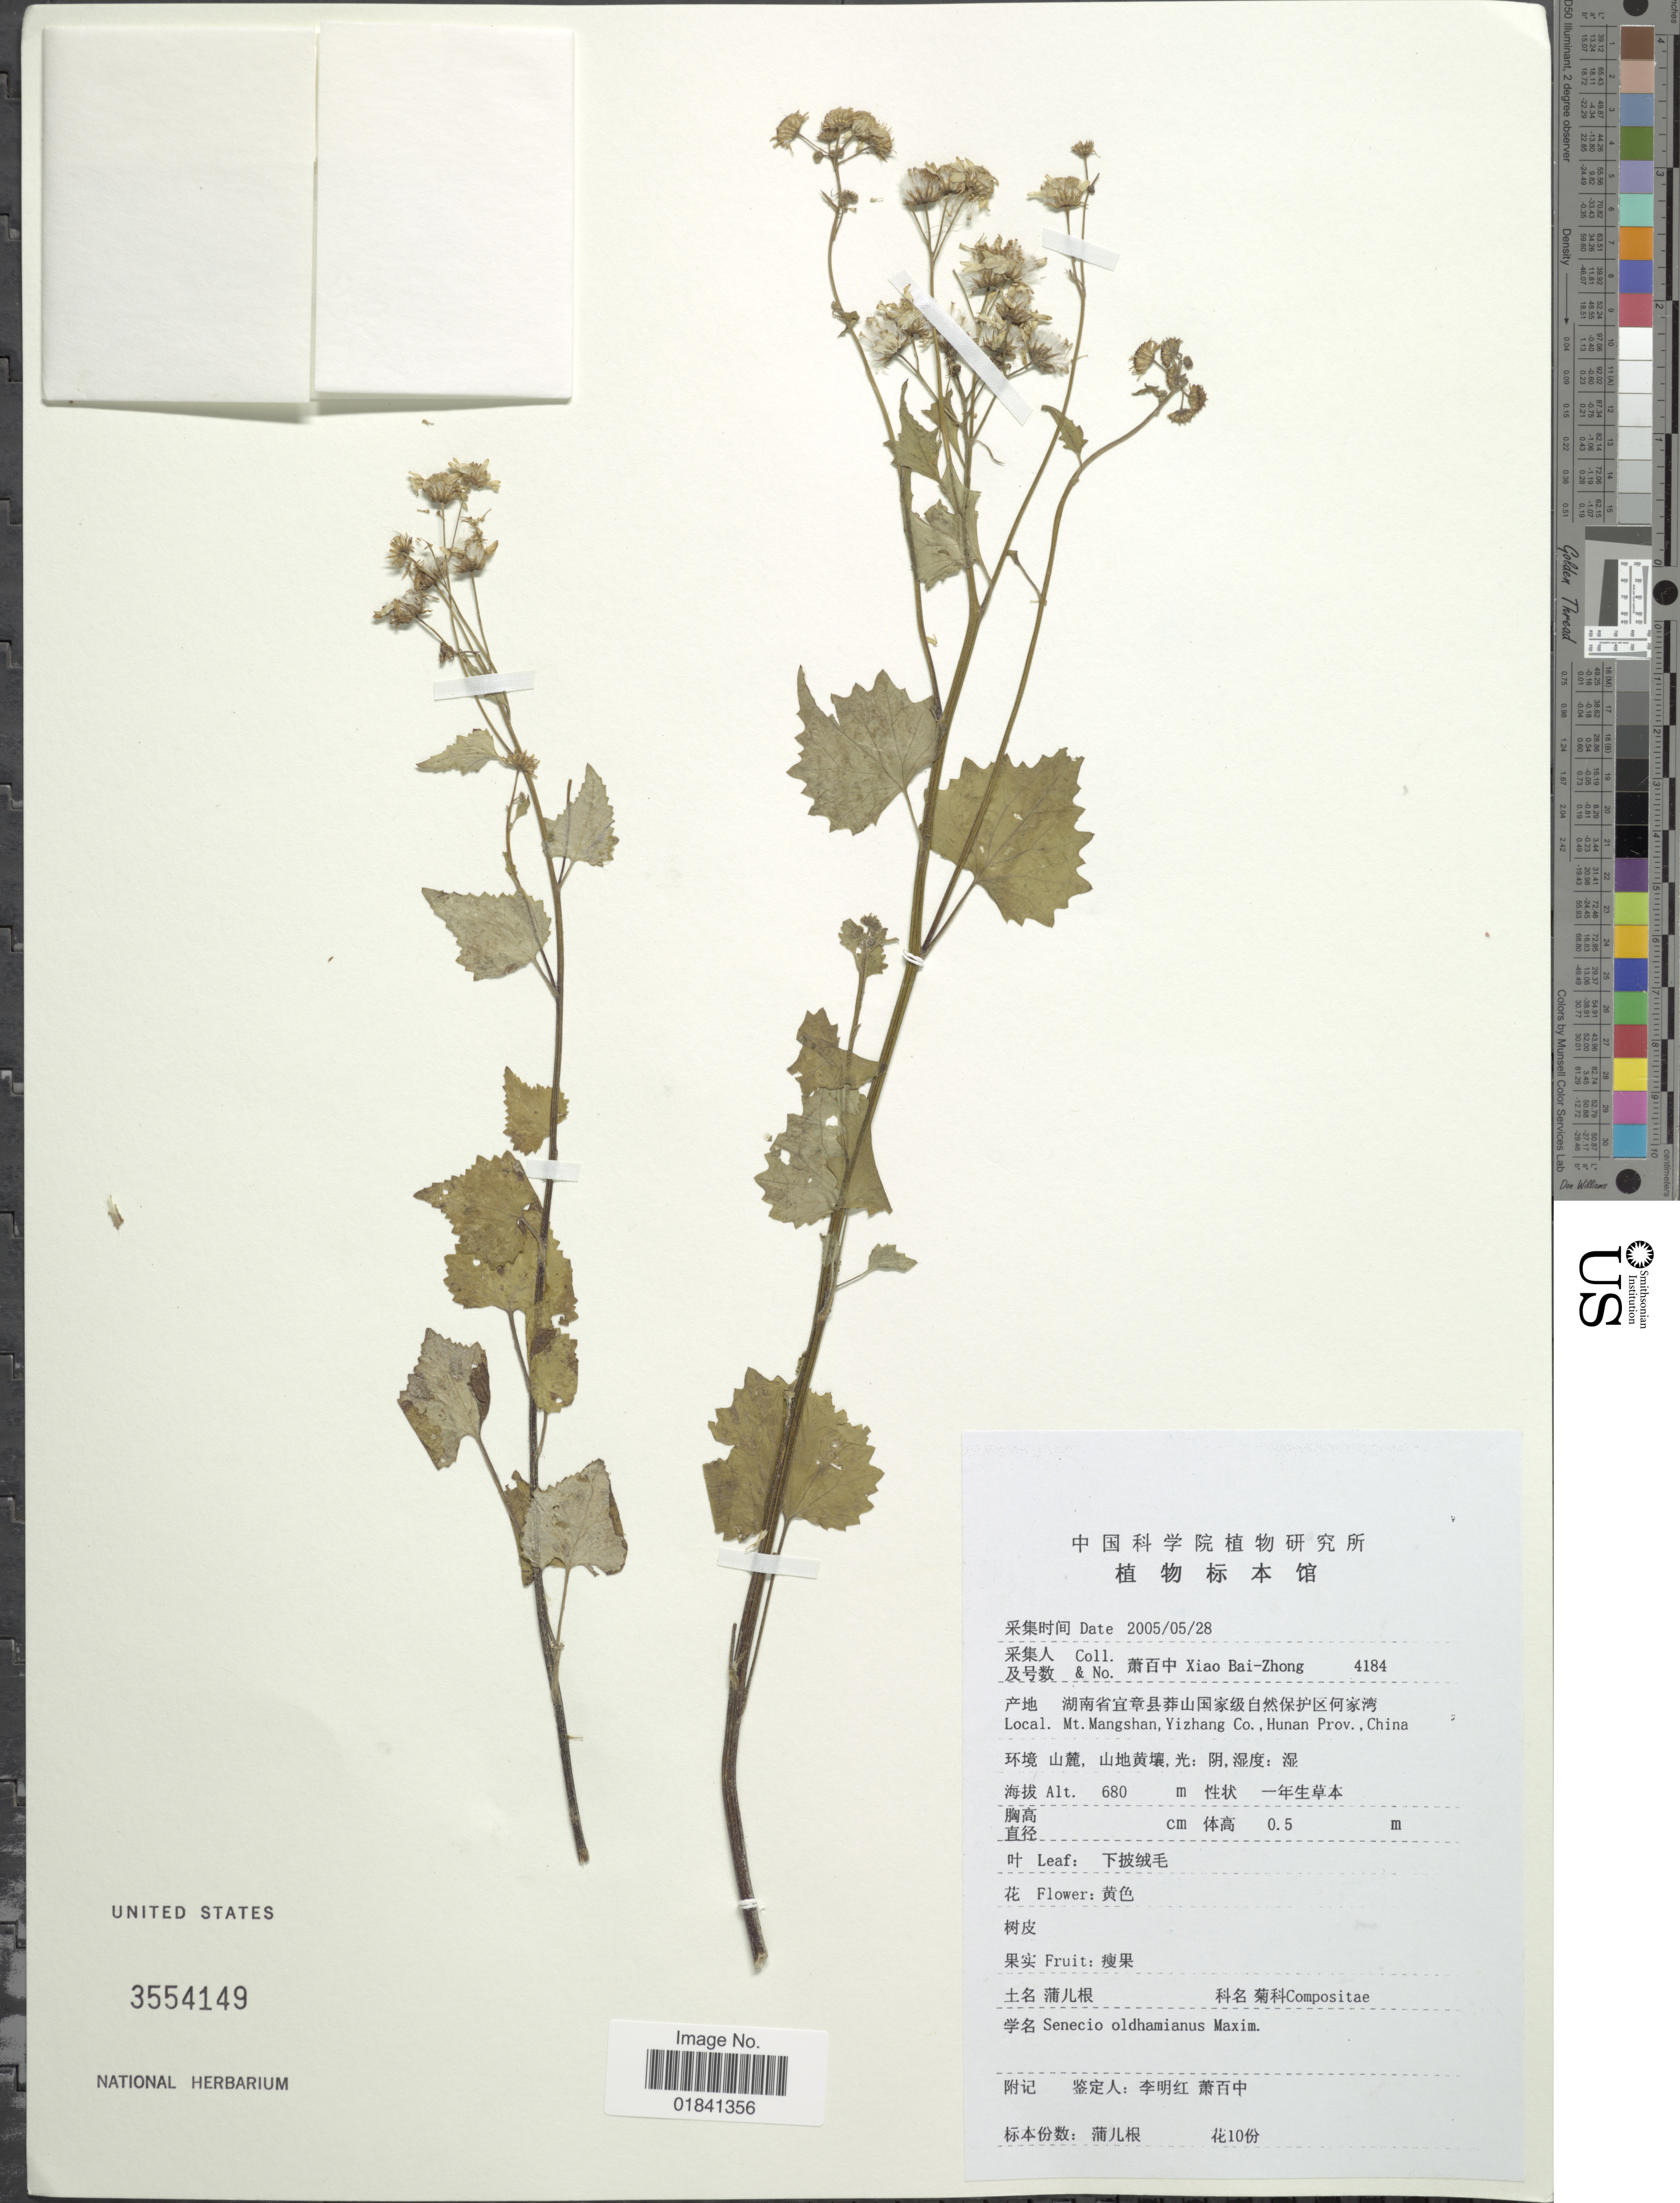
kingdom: Plantae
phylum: Tracheophyta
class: Magnoliopsida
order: Asterales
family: Asteraceae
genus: Senecio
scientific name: Senecio oldhamianus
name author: Maximowicz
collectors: B. Z. Xiao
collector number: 4184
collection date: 2005-05-28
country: China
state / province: Hunan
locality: Mt. Mangshan, Yizhang Co.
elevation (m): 680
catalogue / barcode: US 3554149